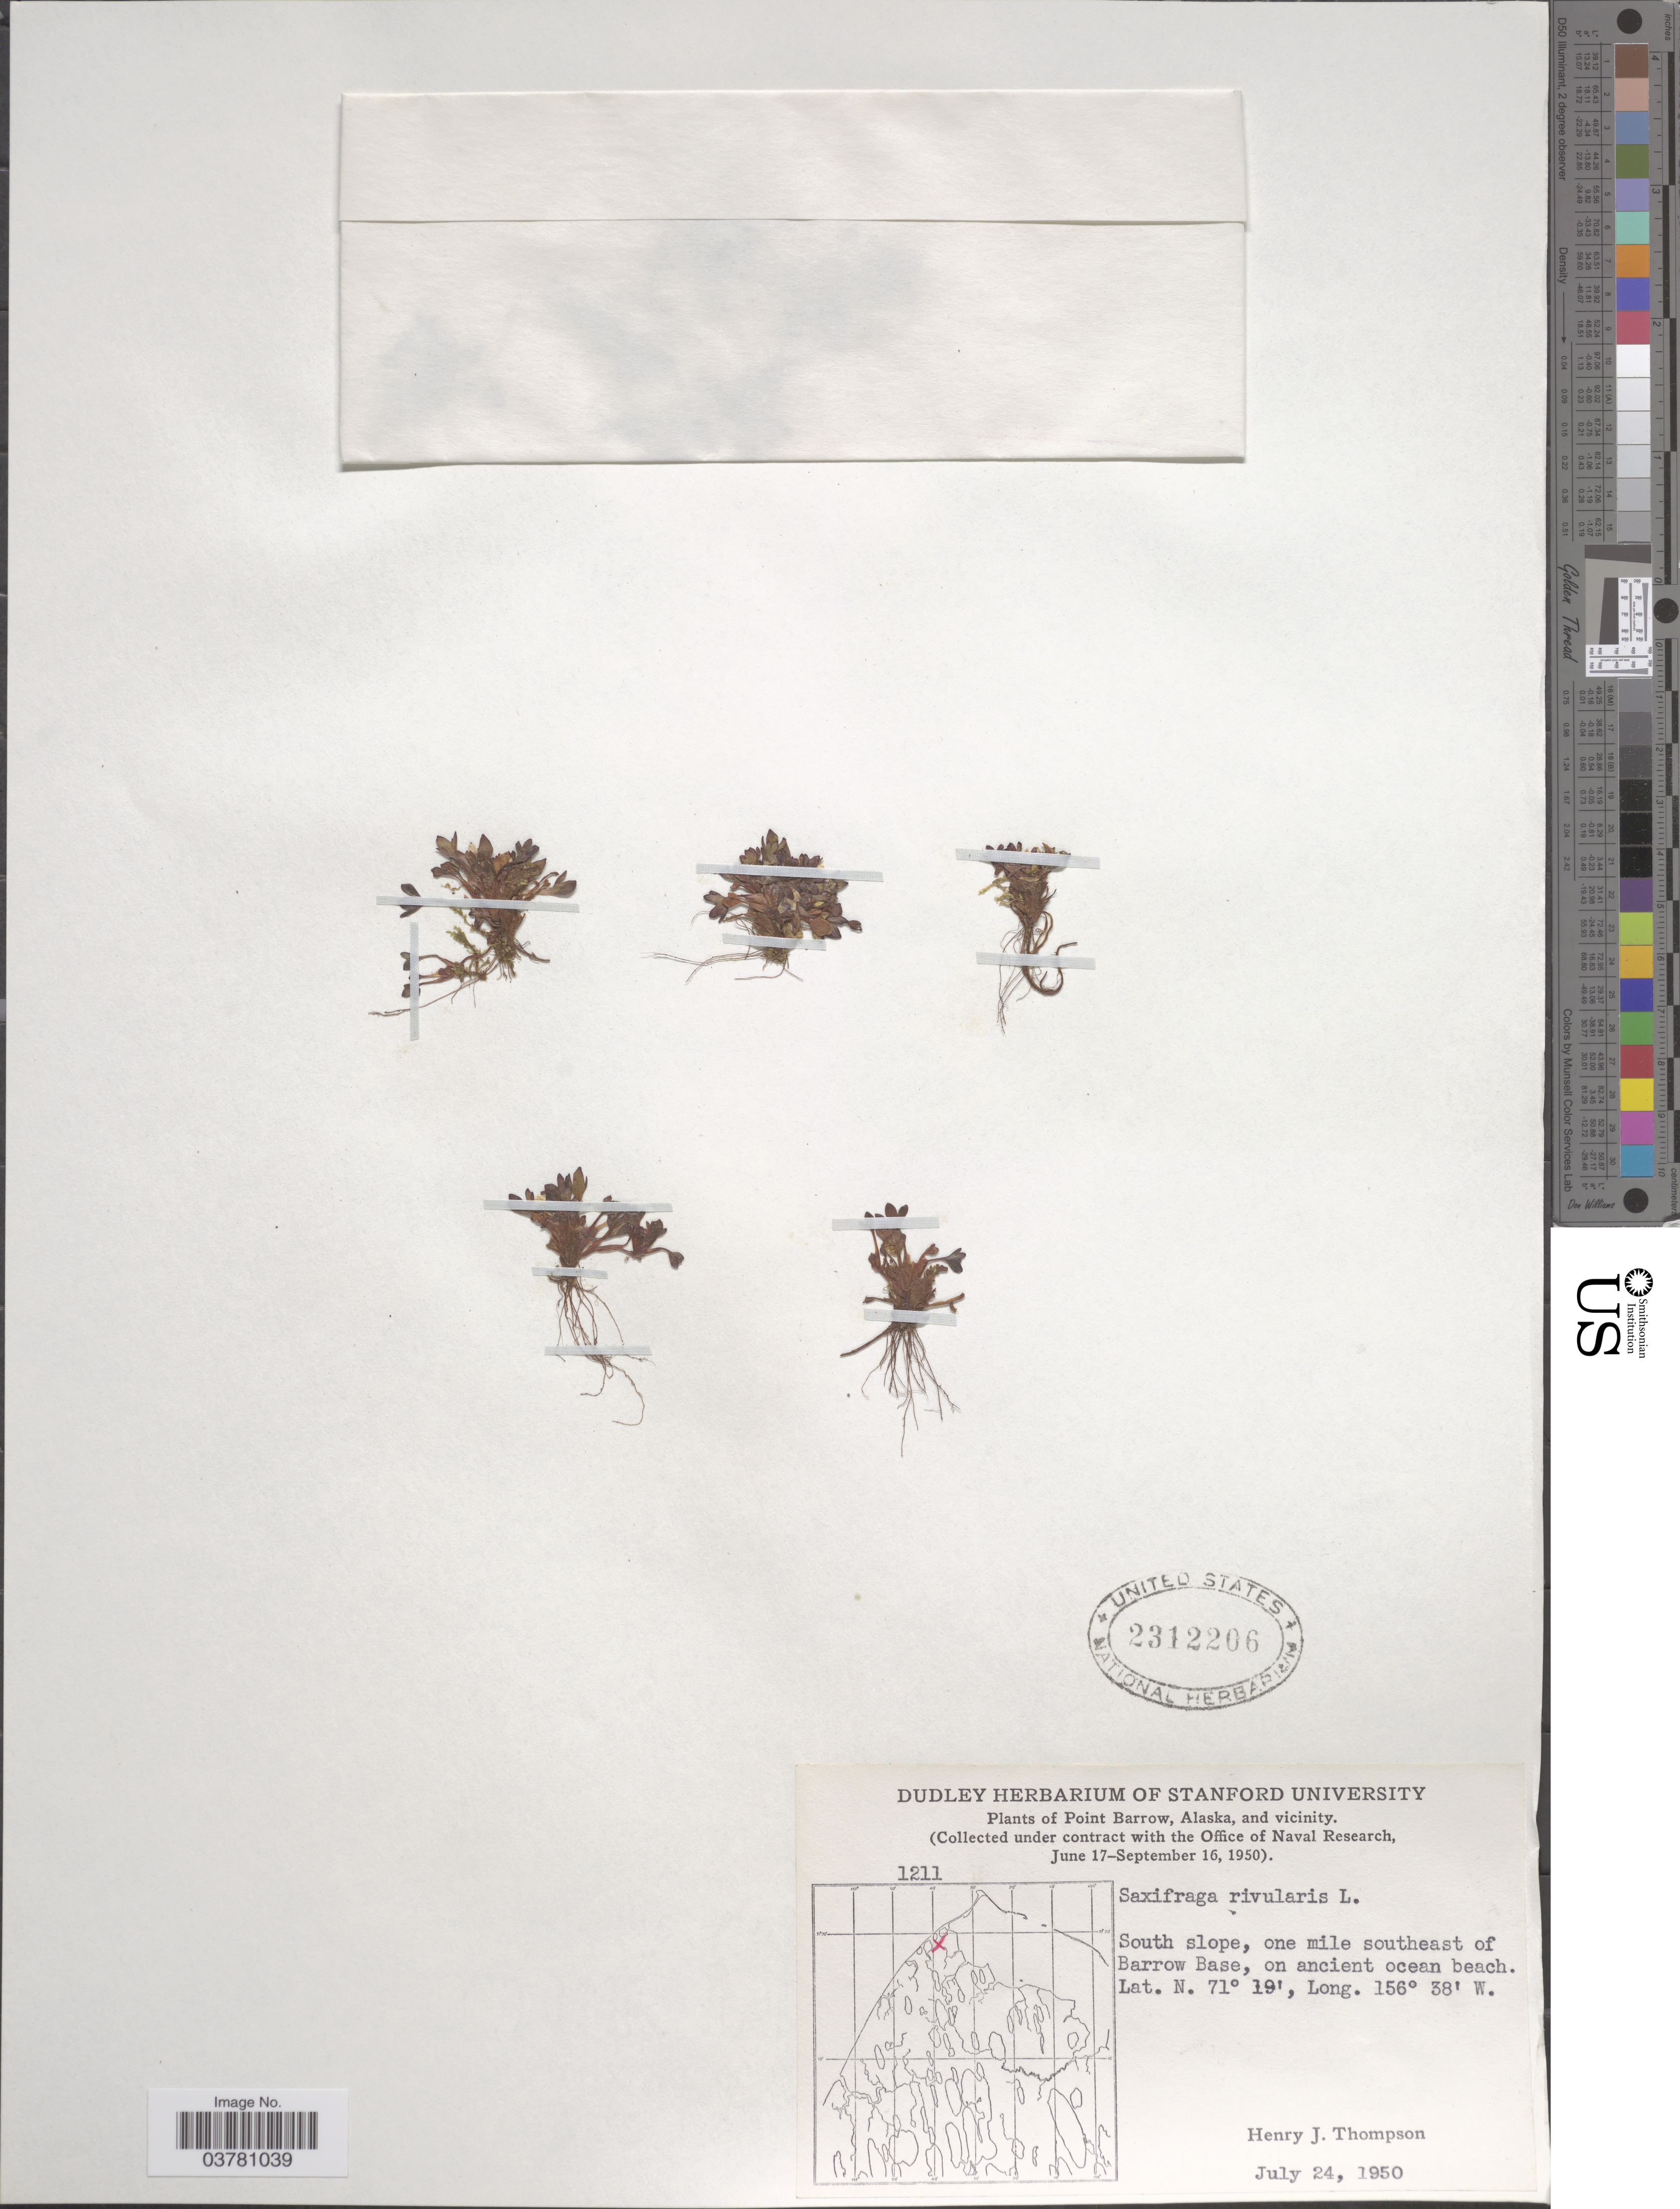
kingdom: Plantae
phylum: Tracheophyta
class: Magnoliopsida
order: Saxifragales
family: Saxifragaceae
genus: Saxifraga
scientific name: Saxifraga rivularis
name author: L.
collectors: H. J. Thompson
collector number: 1211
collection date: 1950-07-24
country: United States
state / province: Alaska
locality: Point Barrow, Alaska, and vicinity. South slope, one mile southeast of Barrow Base, on ancient ocean beach.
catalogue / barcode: US 2312206